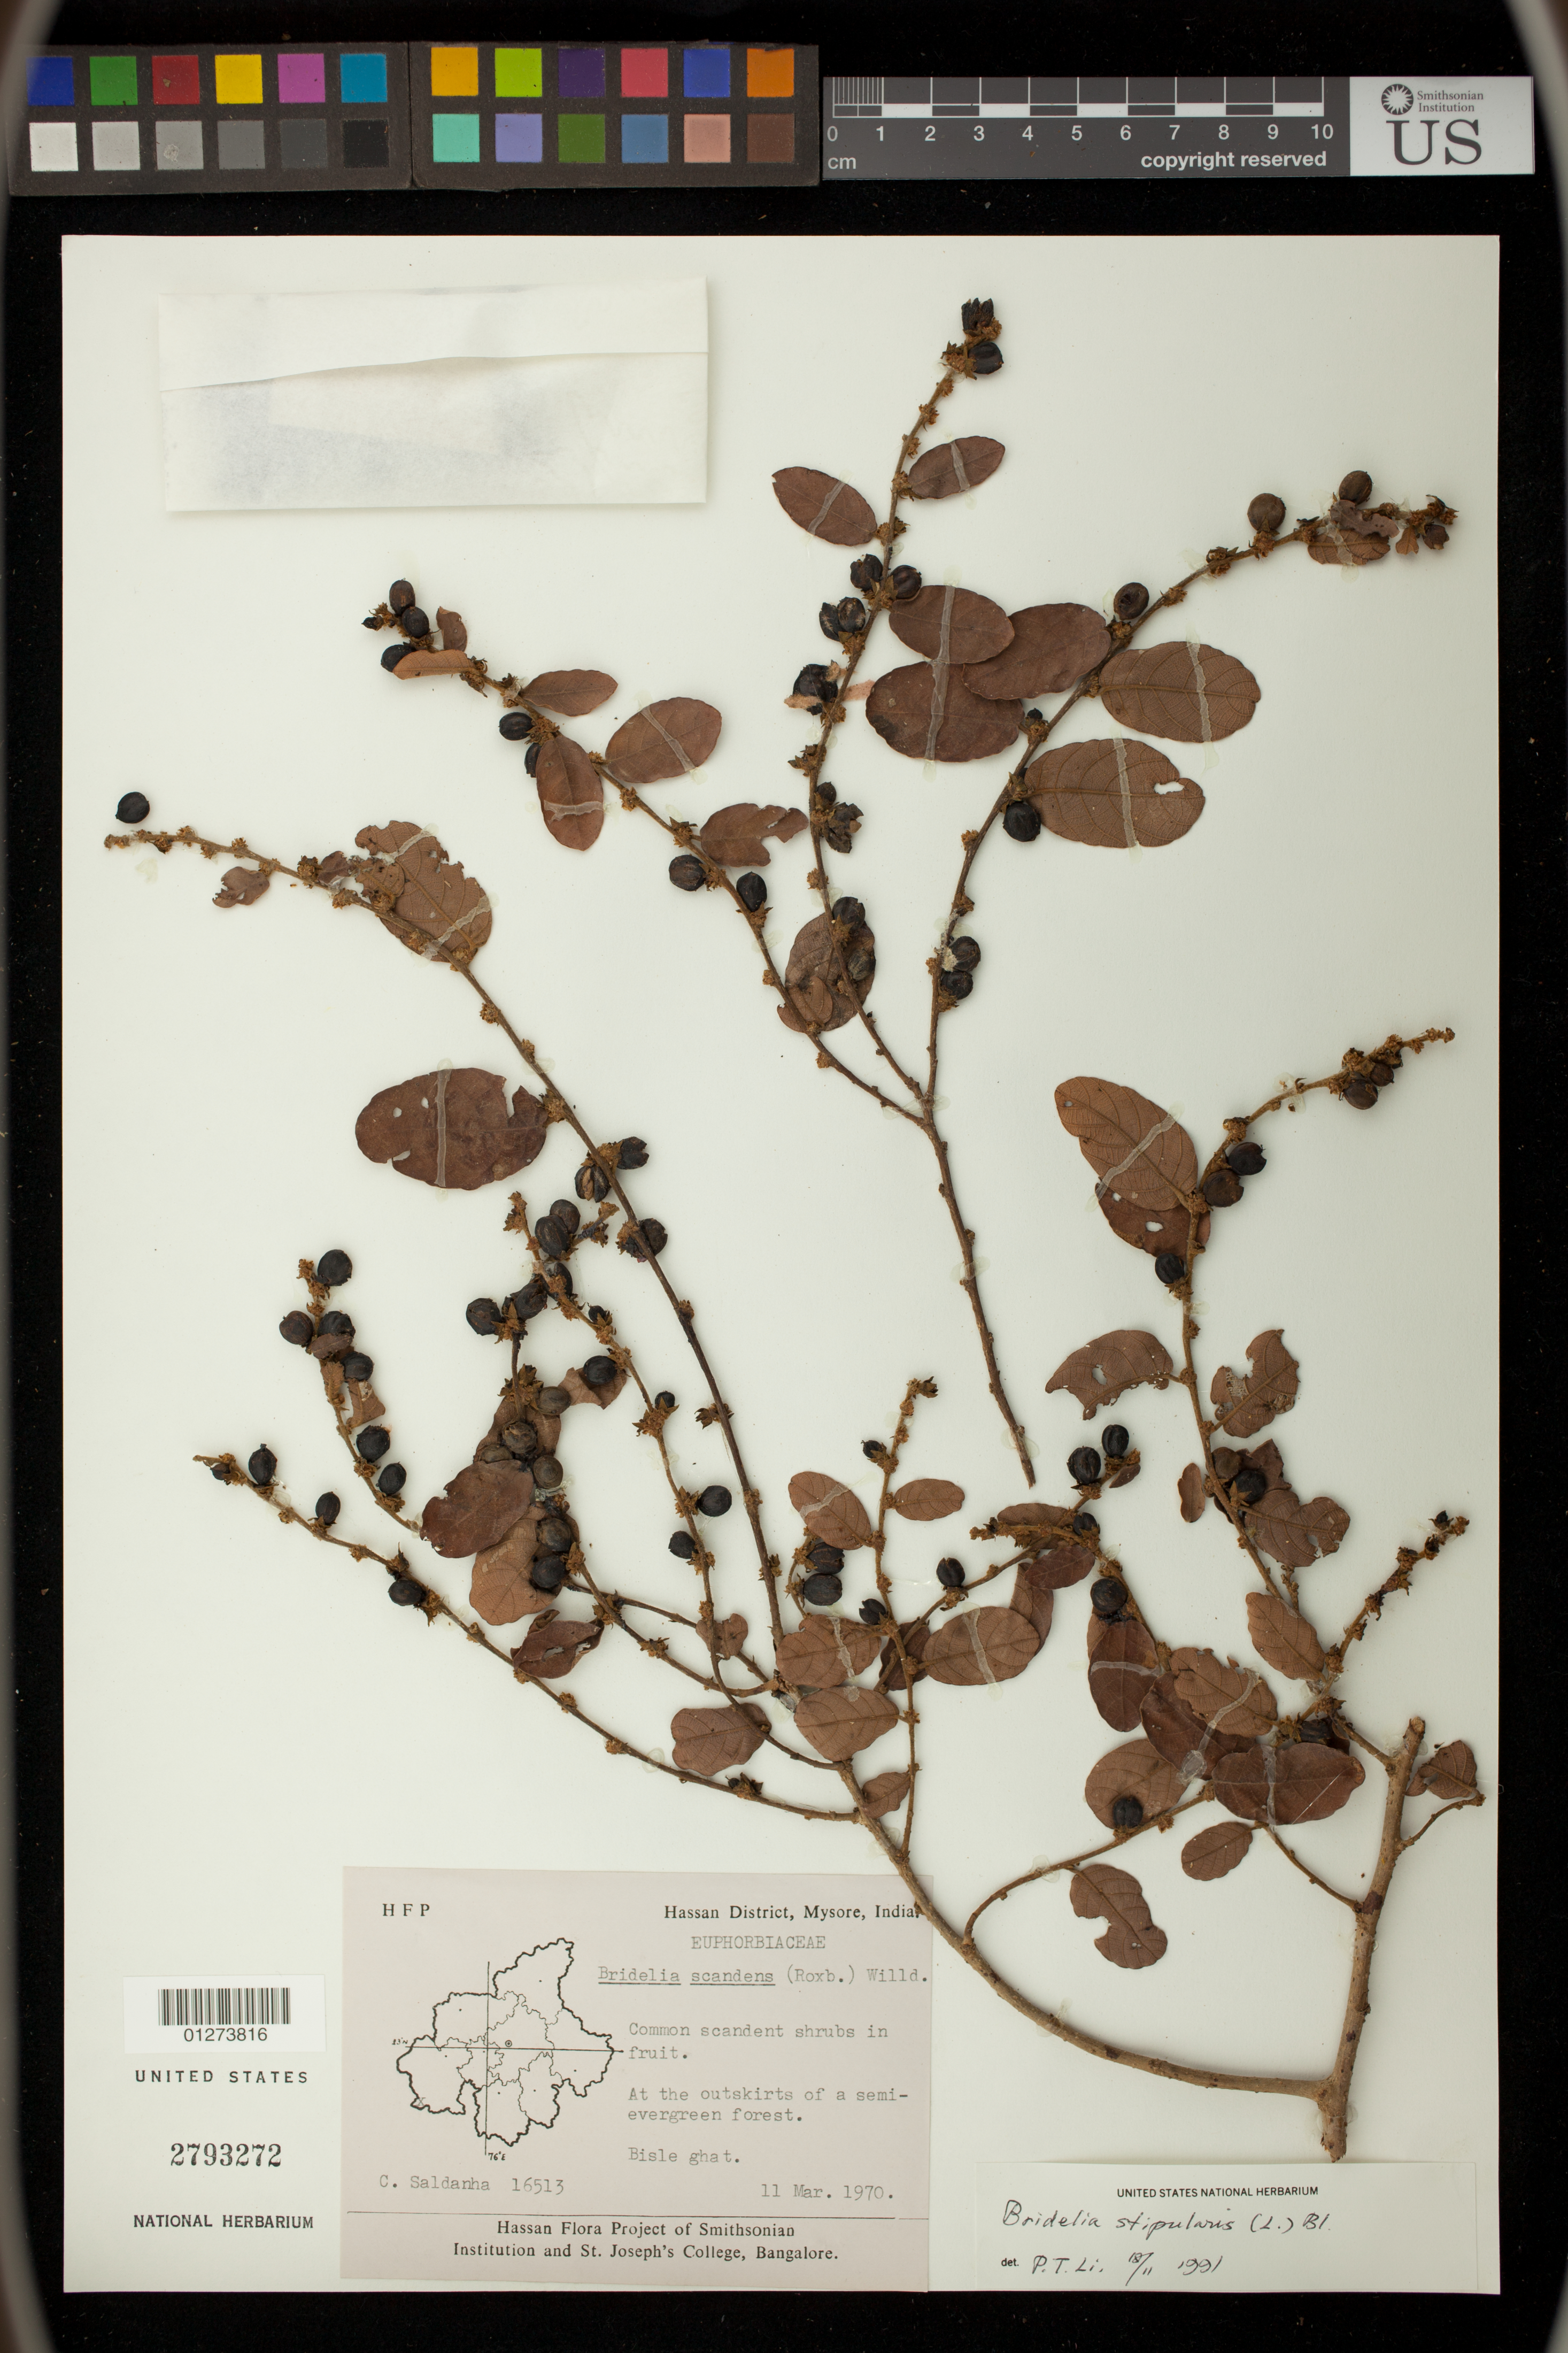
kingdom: Plantae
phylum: Tracheophyta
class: Magnoliopsida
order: Malpighiales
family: Phyllanthaceae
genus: Bridelia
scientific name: Bridelia stipularis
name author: (L.) Blume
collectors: C. J. Saldanha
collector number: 16513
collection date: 1970-03-11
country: India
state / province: Karnataka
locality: Bisle ghat. Hassan District, Mysore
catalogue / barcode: US 2793272